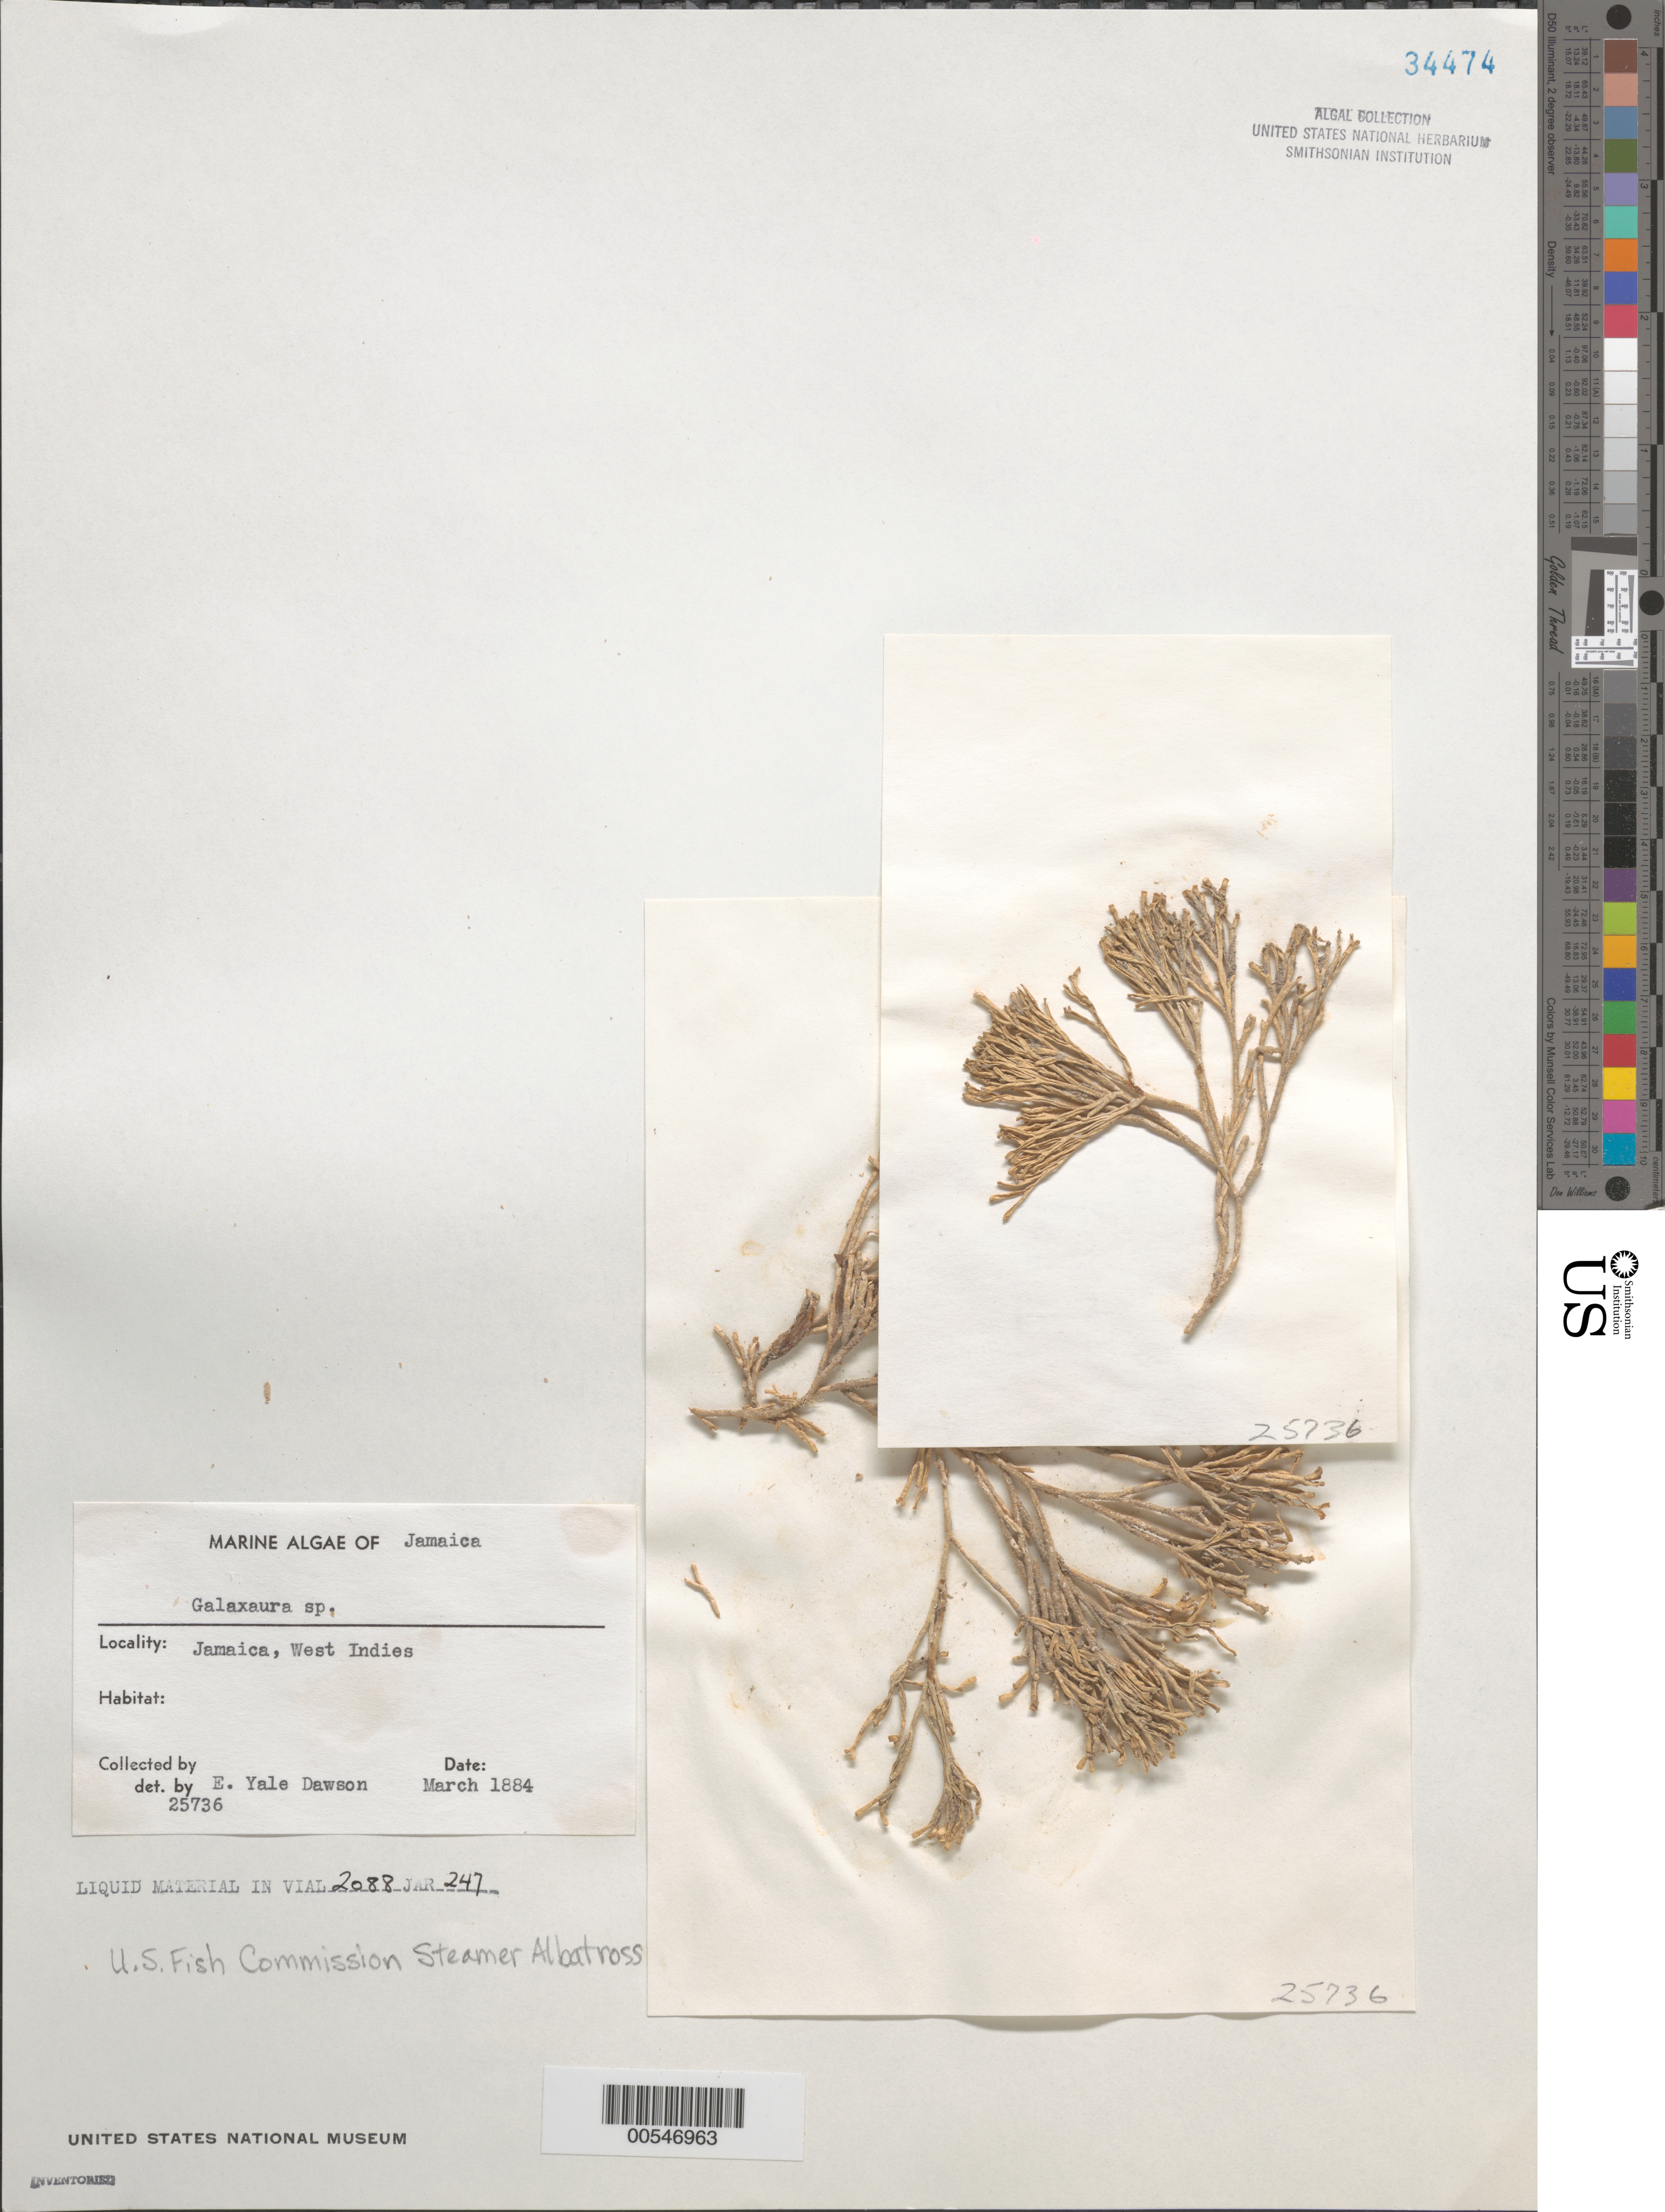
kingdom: Plantae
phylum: Rhodophyta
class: Florideophyceae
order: Nemaliales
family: Galaxauraceae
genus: Galaxaura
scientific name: Galaxaura sp.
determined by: Dawson, E. Y.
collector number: EYD 25736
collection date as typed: Mar 1884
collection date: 1884-03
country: Jamaica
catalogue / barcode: US 34474